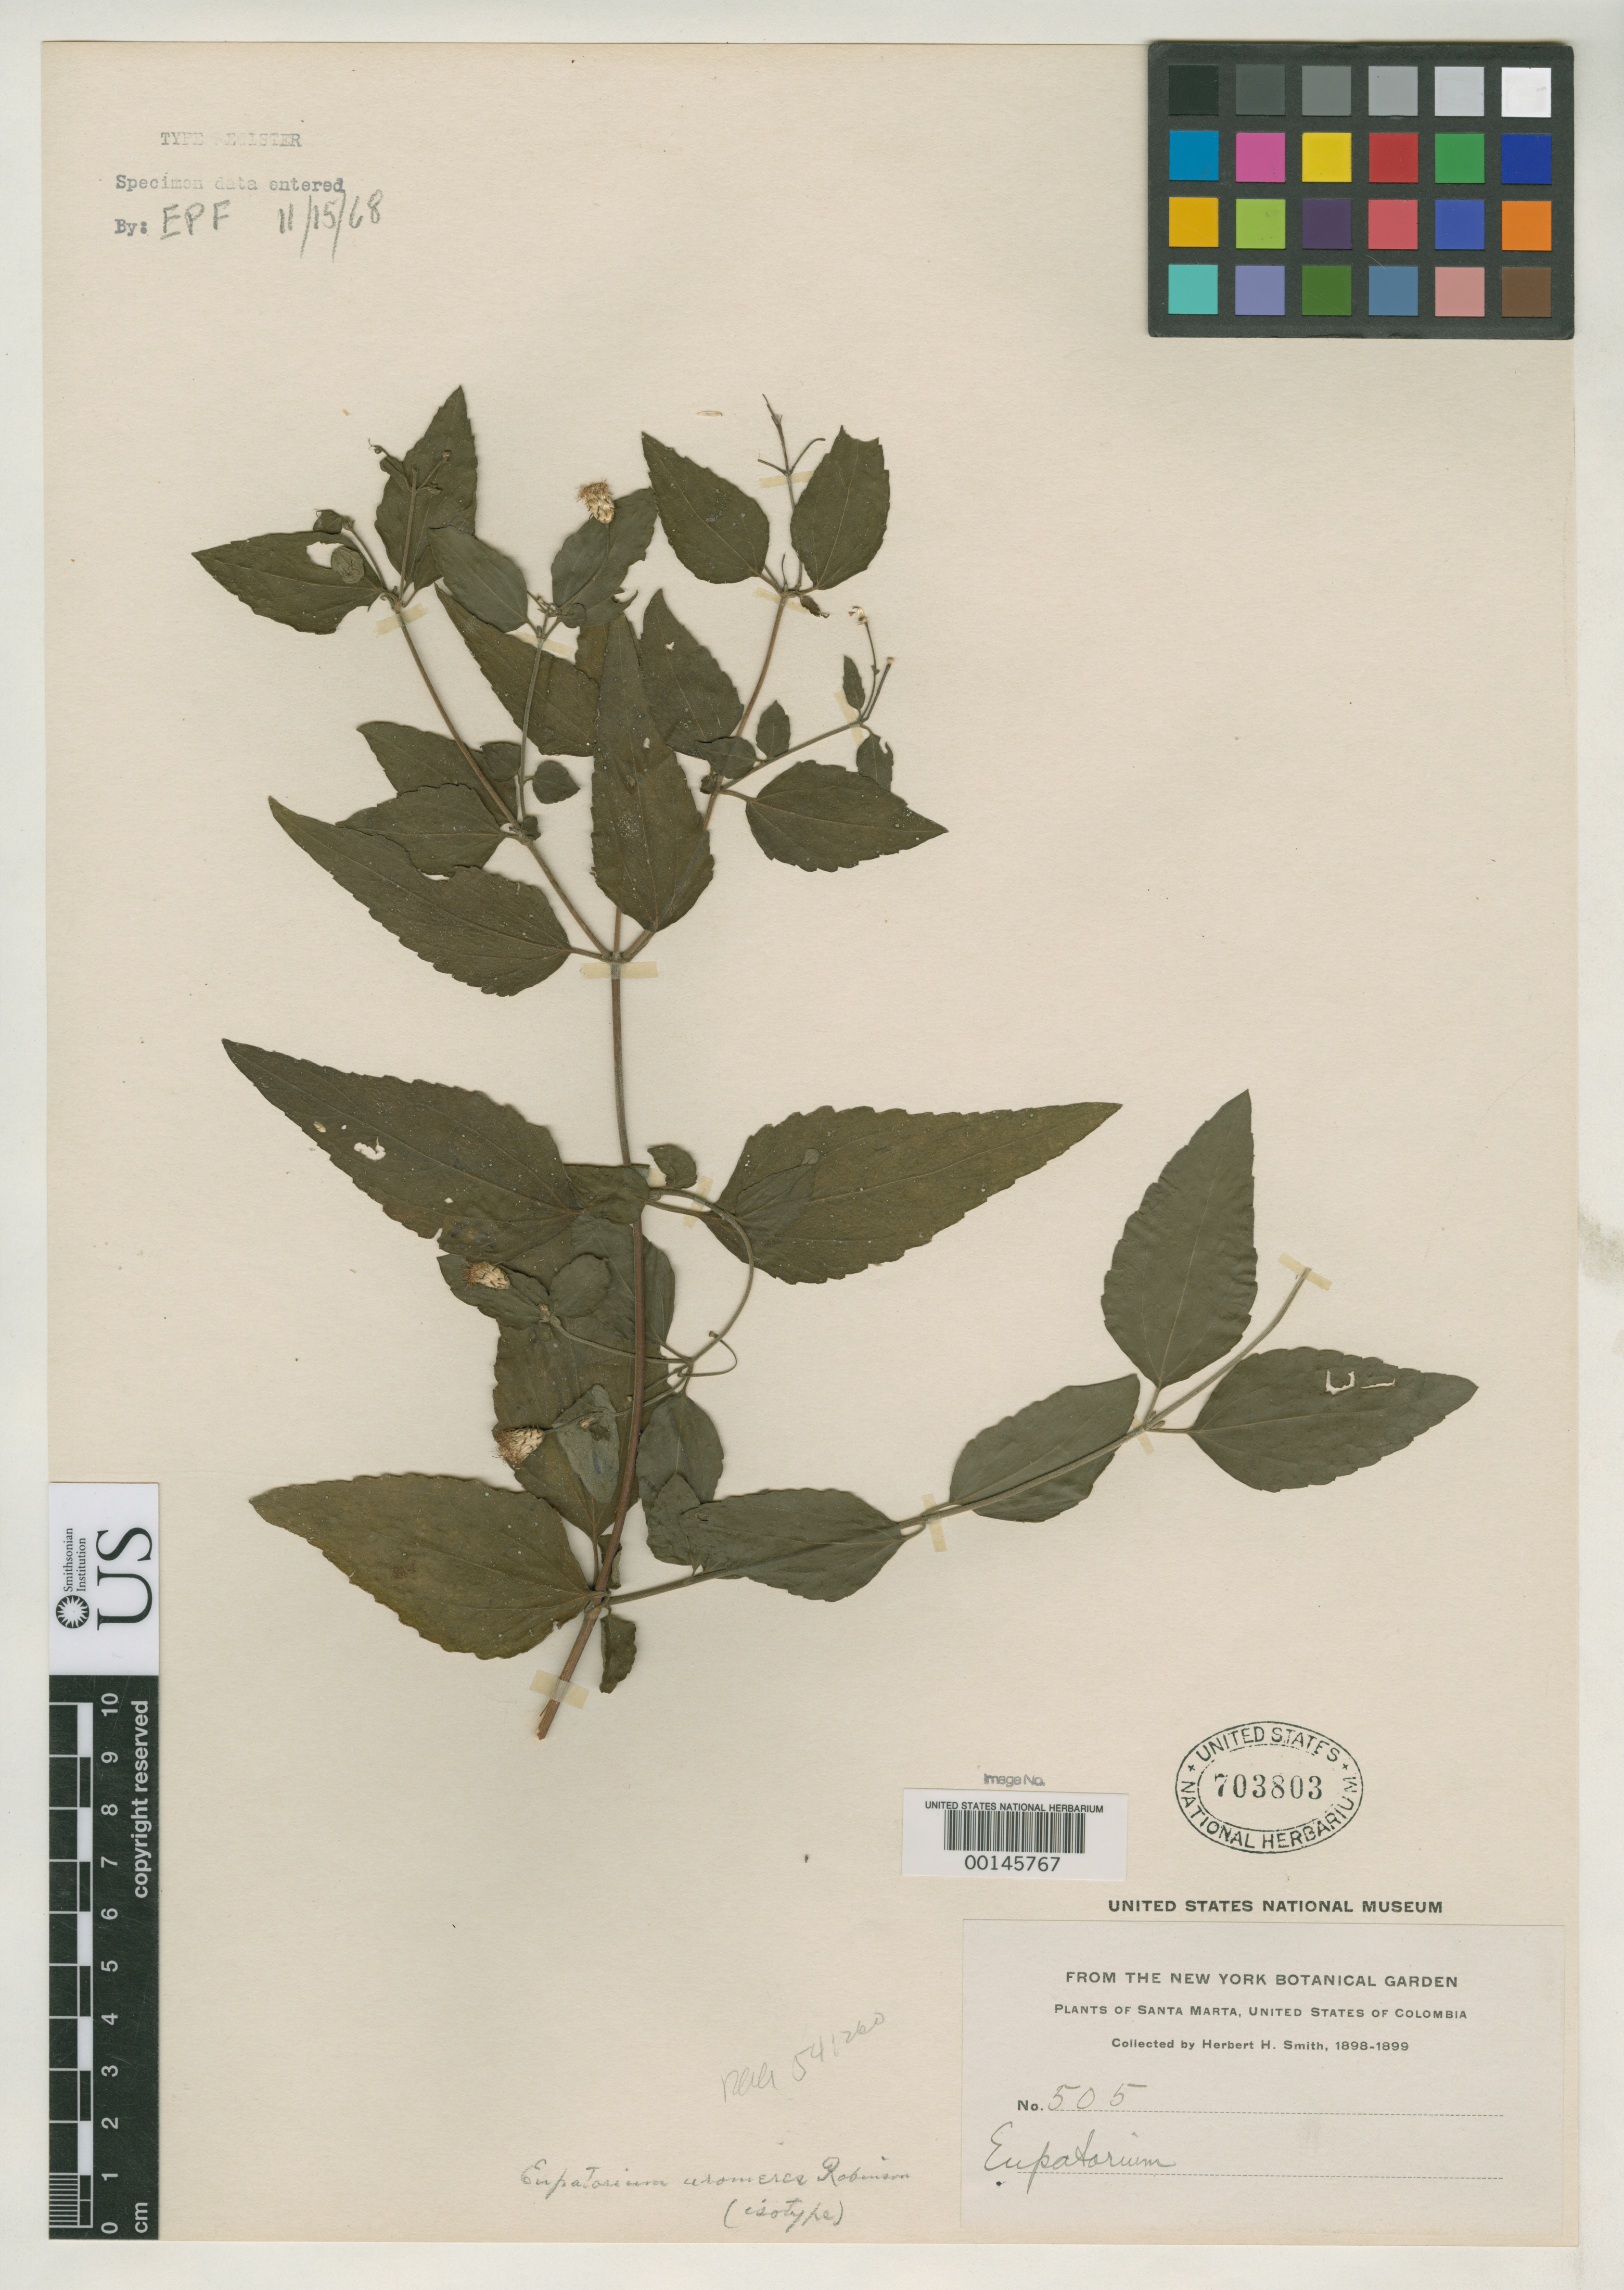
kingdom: Plantae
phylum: Tracheophyta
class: Magnoliopsida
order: Asterales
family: Asteraceae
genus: Eupatorium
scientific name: Eupatorium uromeres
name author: B.L. Rob.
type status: Isotype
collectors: Herbert H. Smith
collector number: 505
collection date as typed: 1898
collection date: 1898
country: Colombia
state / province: Magdalena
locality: Santa Marta.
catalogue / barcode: US 703803